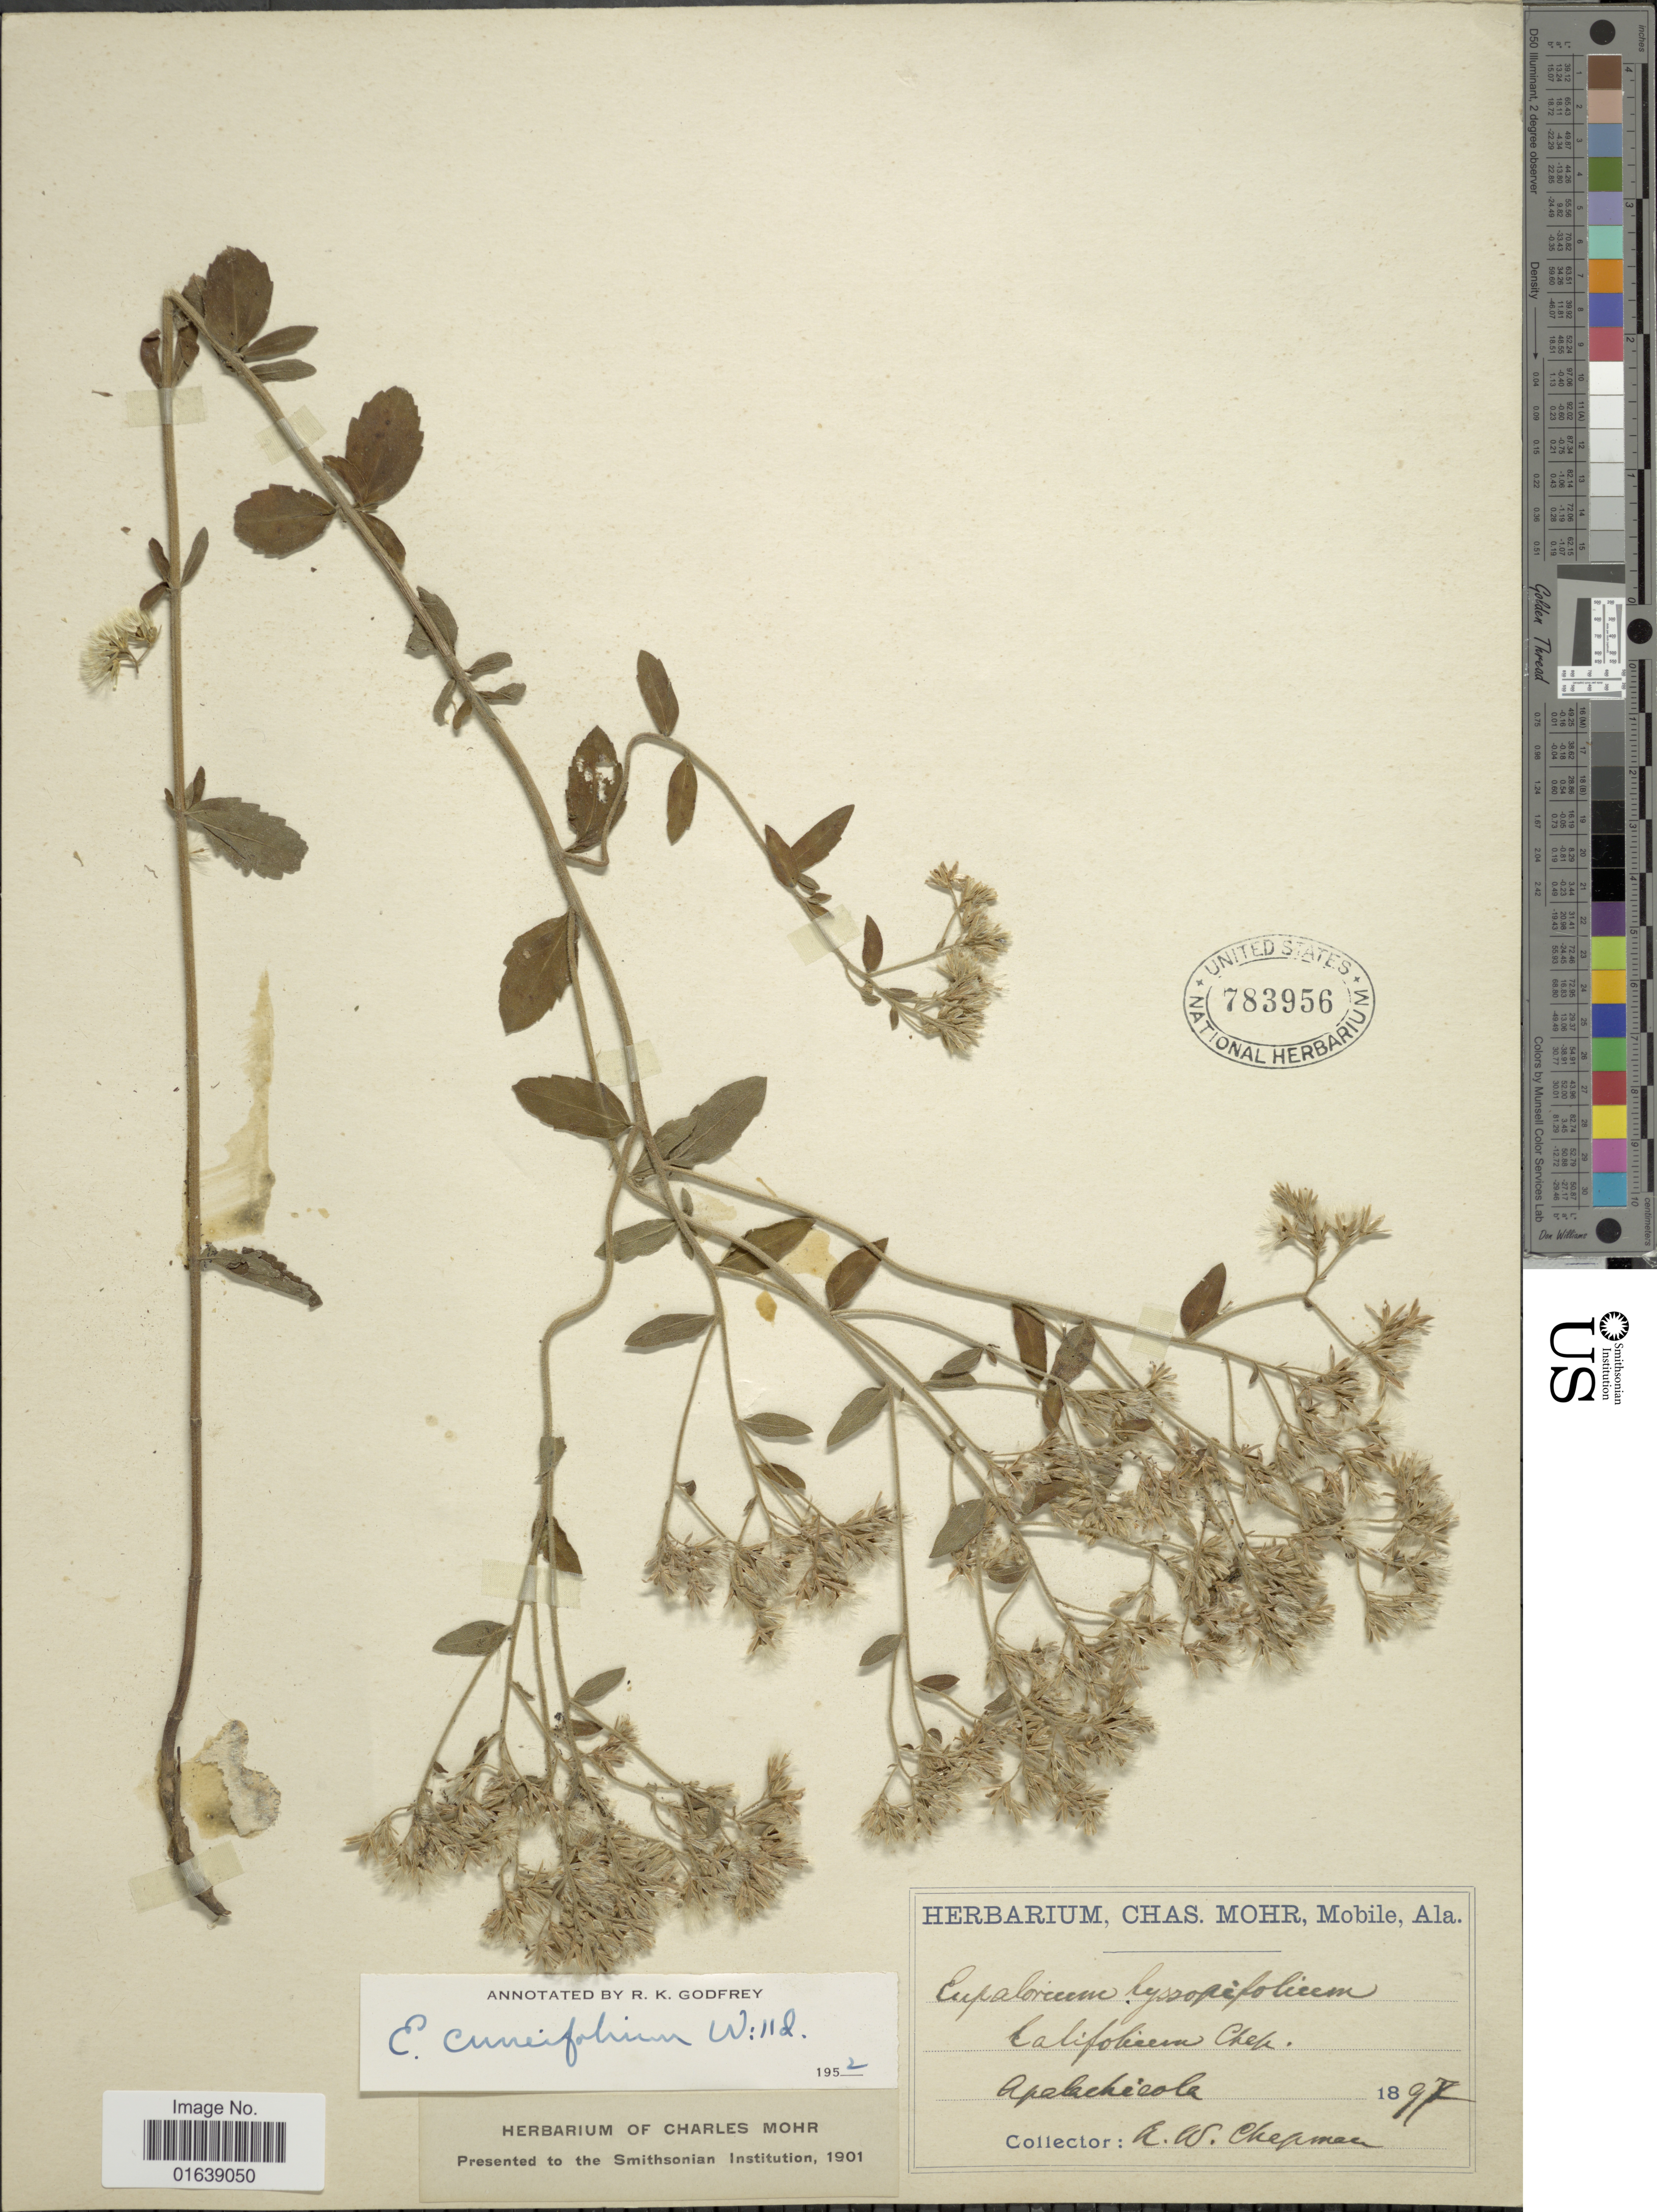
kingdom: Plantae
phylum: Tracheophyta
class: Magnoliopsida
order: Asterales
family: Asteraceae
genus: Eupatorium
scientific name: Eupatorium cuneifolium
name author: Willd.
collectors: A. W. Chapman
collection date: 1897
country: United States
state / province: Florida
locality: Apalachicola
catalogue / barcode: US 783956